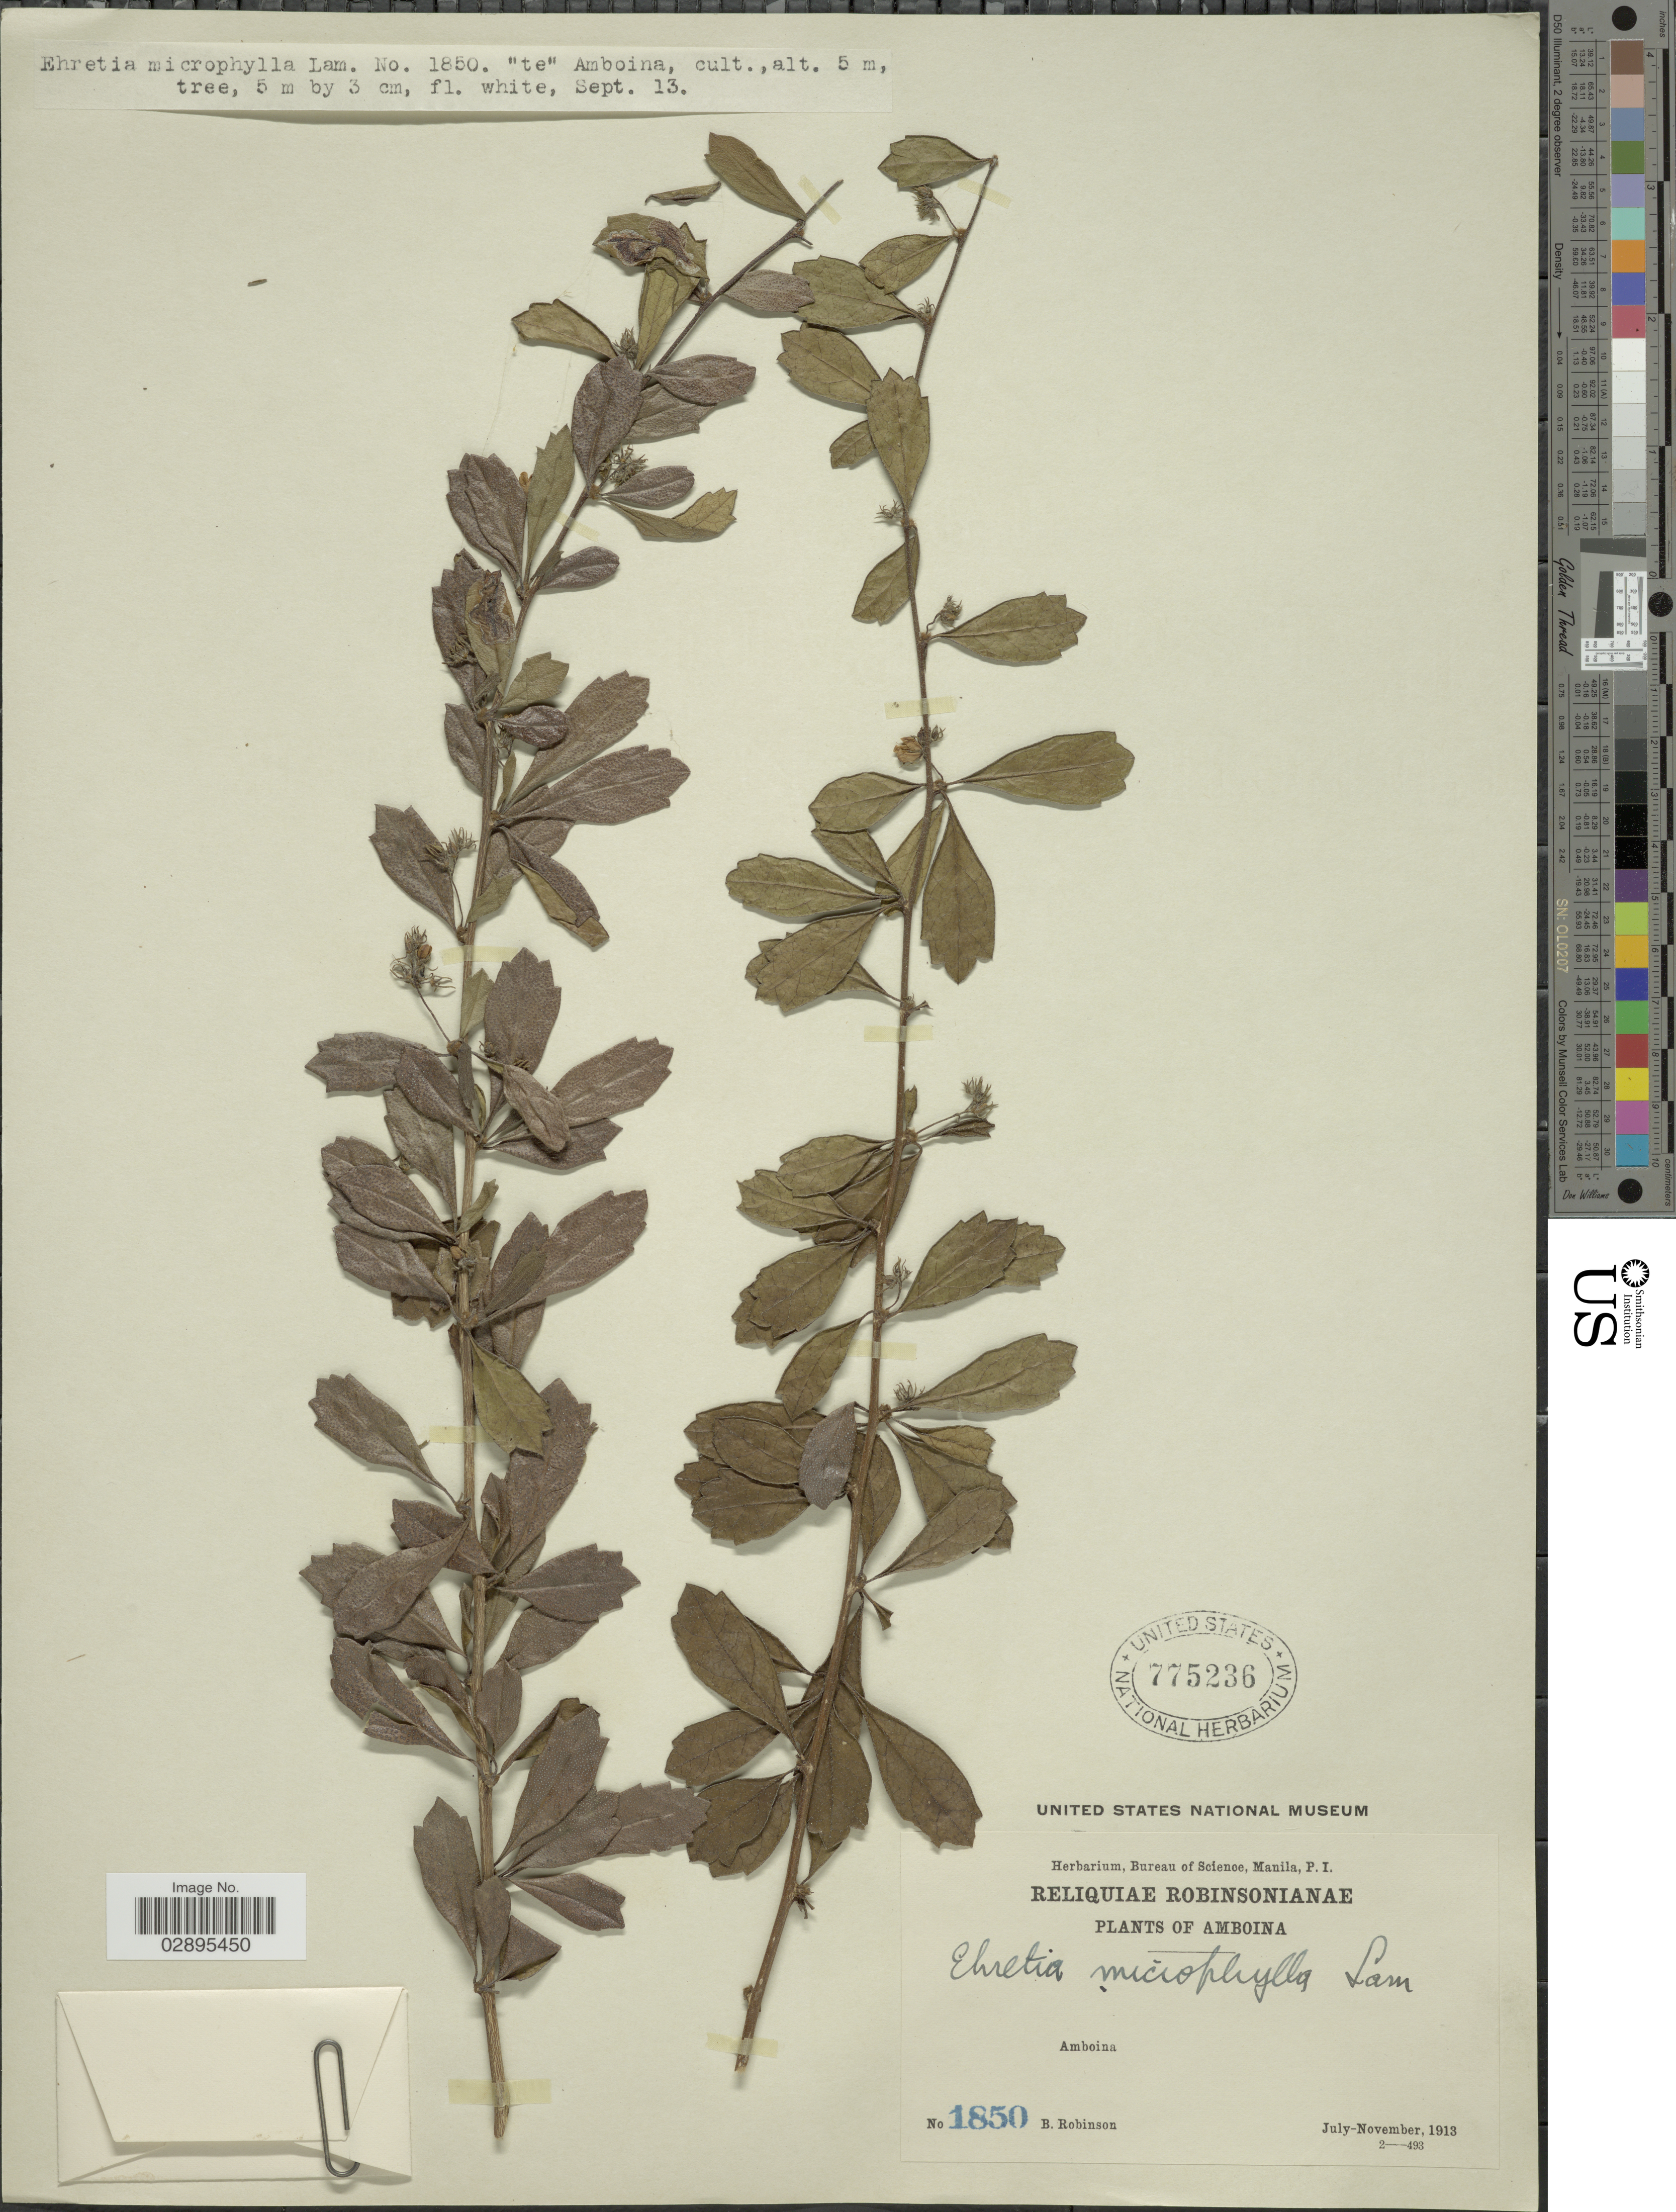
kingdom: Plantae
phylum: Tracheophyta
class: Magnoliopsida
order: Boraginales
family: Ehretiaceae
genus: Ehretia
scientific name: Ehretia microphylla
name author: Lam.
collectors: B. Robinson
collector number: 1850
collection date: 1913-07/1913-11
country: Indonesia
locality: Amboina.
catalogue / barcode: US 775236